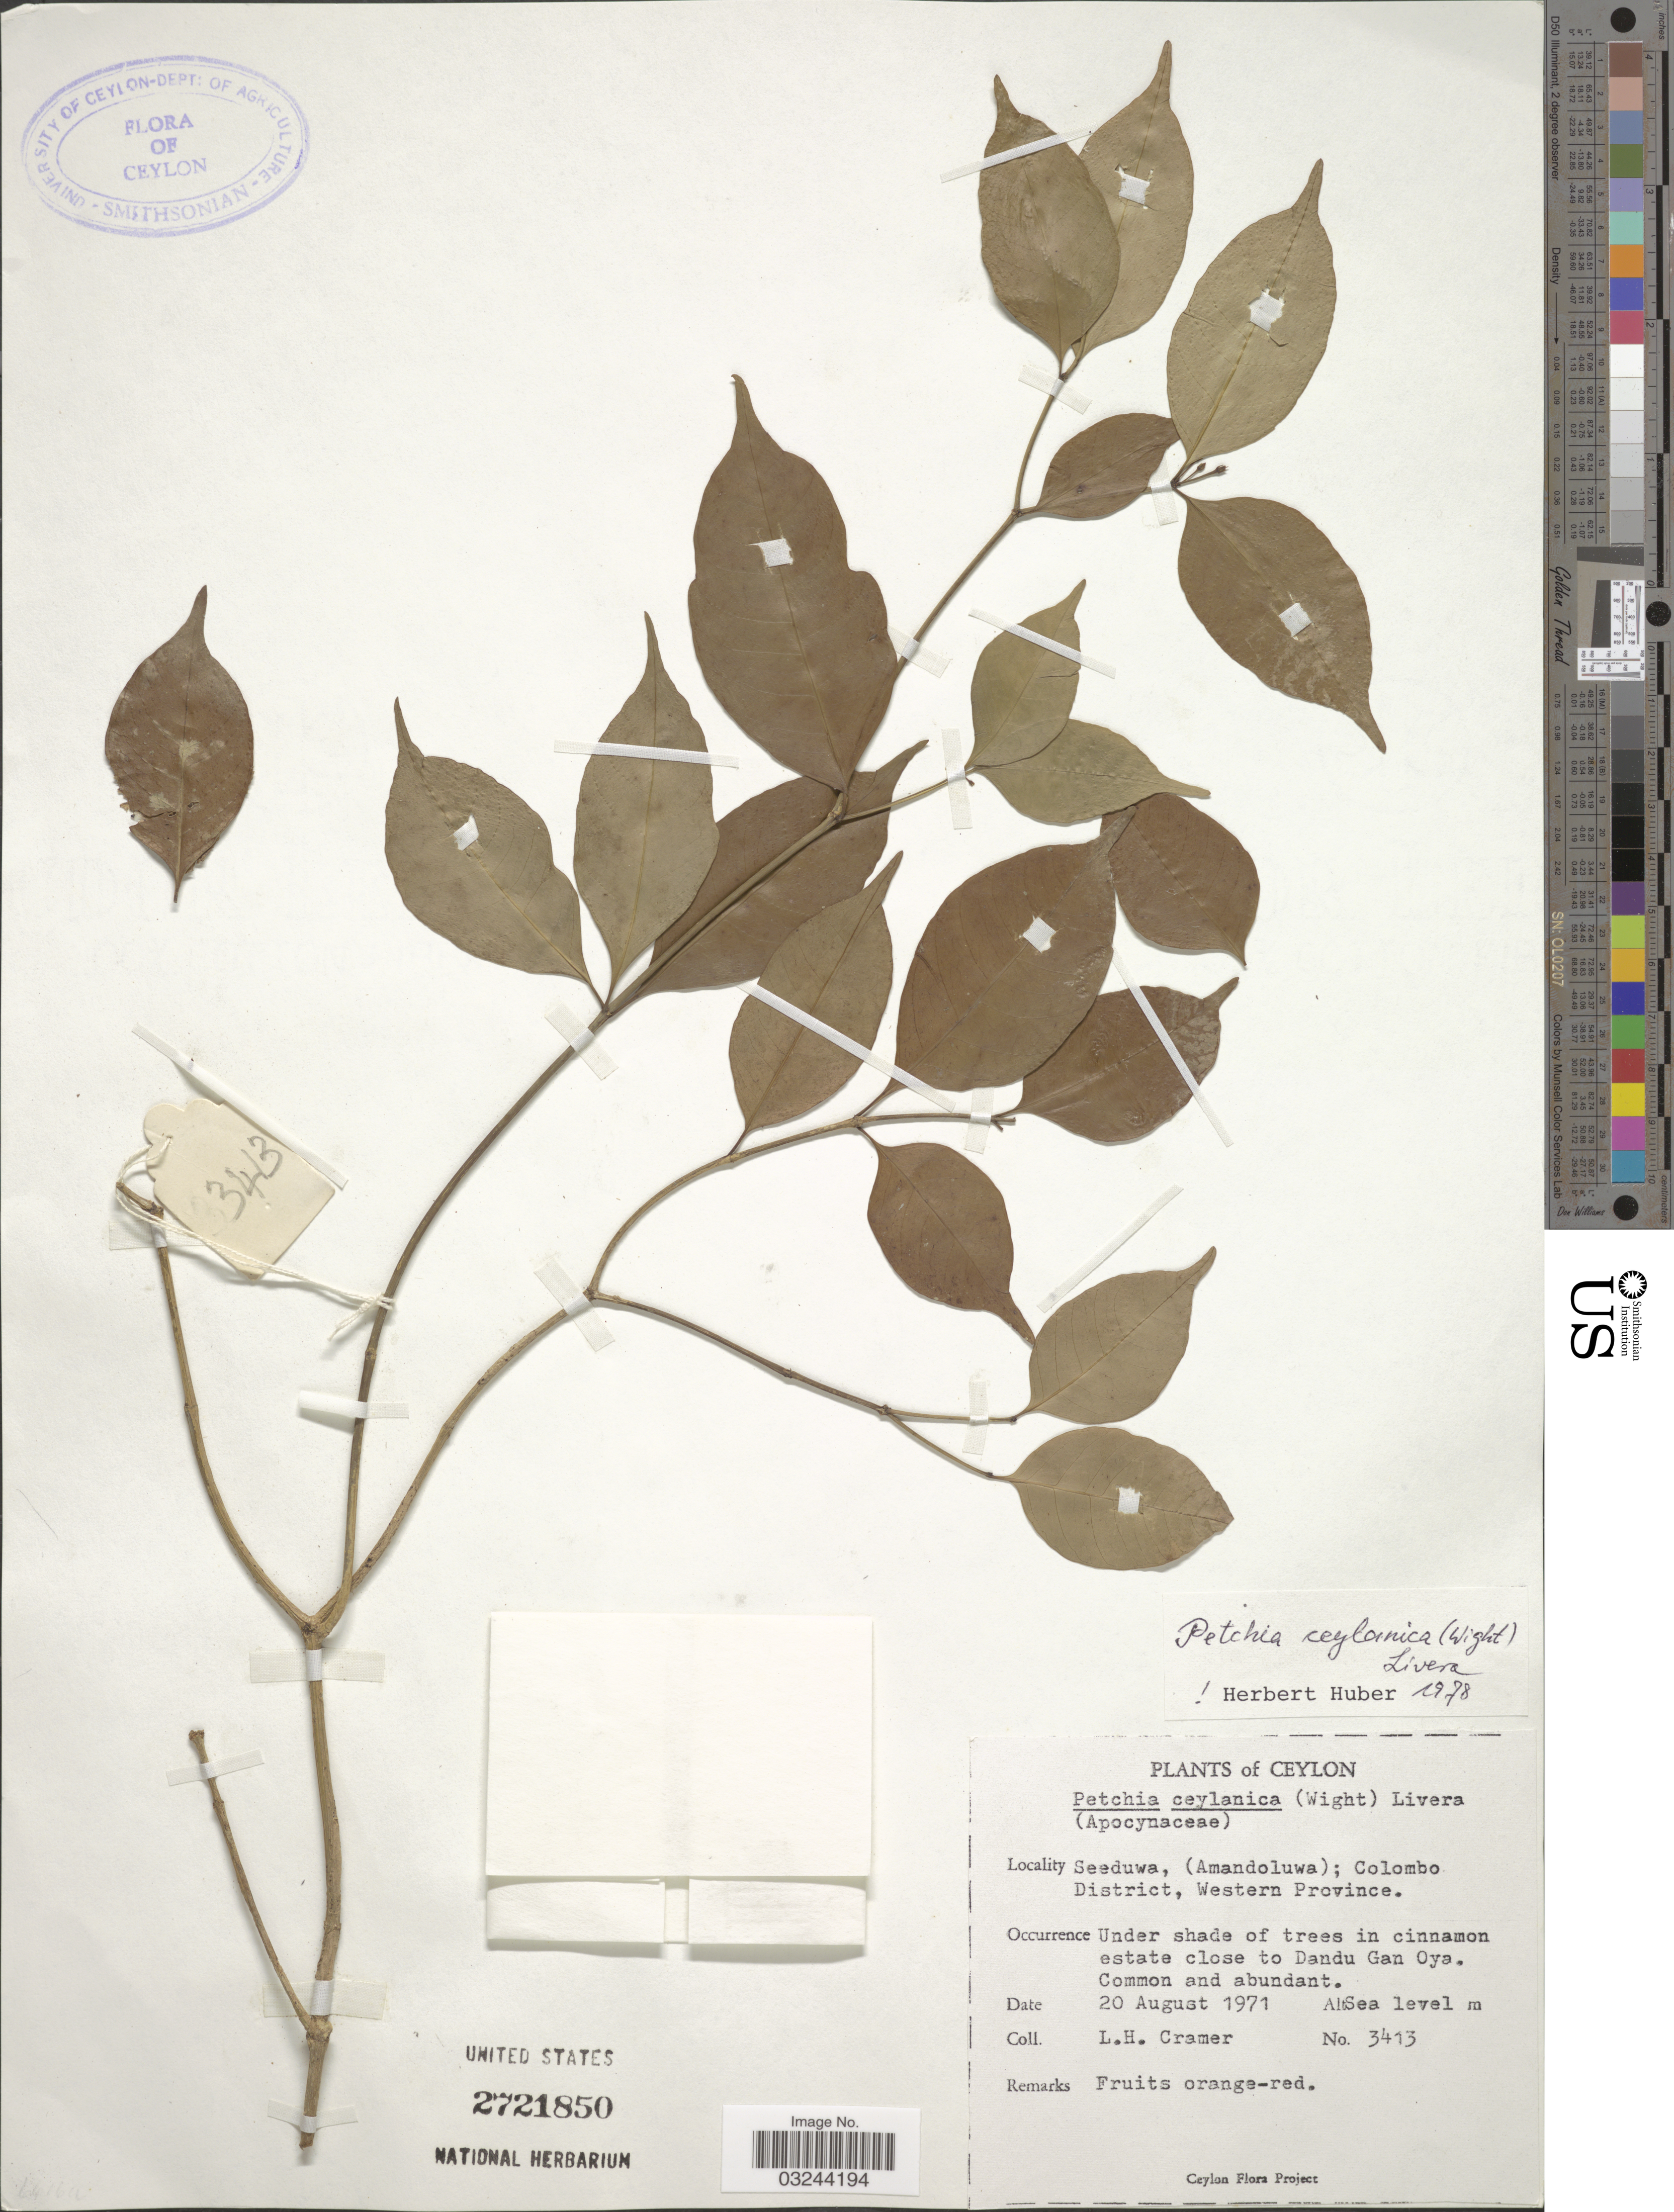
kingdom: Plantae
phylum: Tracheophyta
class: Magnoliopsida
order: Gentianales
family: Apocynaceae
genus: Petchia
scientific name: Petchia ceylanica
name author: (Wight) Livera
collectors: L. H. Cramer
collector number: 3413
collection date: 1971-08-20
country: Sri Lanka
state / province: Western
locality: Ceylon, Seeduwa, (Amandoluwa); Colombo District, Western Province. Under shade of trees in cinnamon estate close to Dandu Gan Oya.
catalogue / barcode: US 2721850